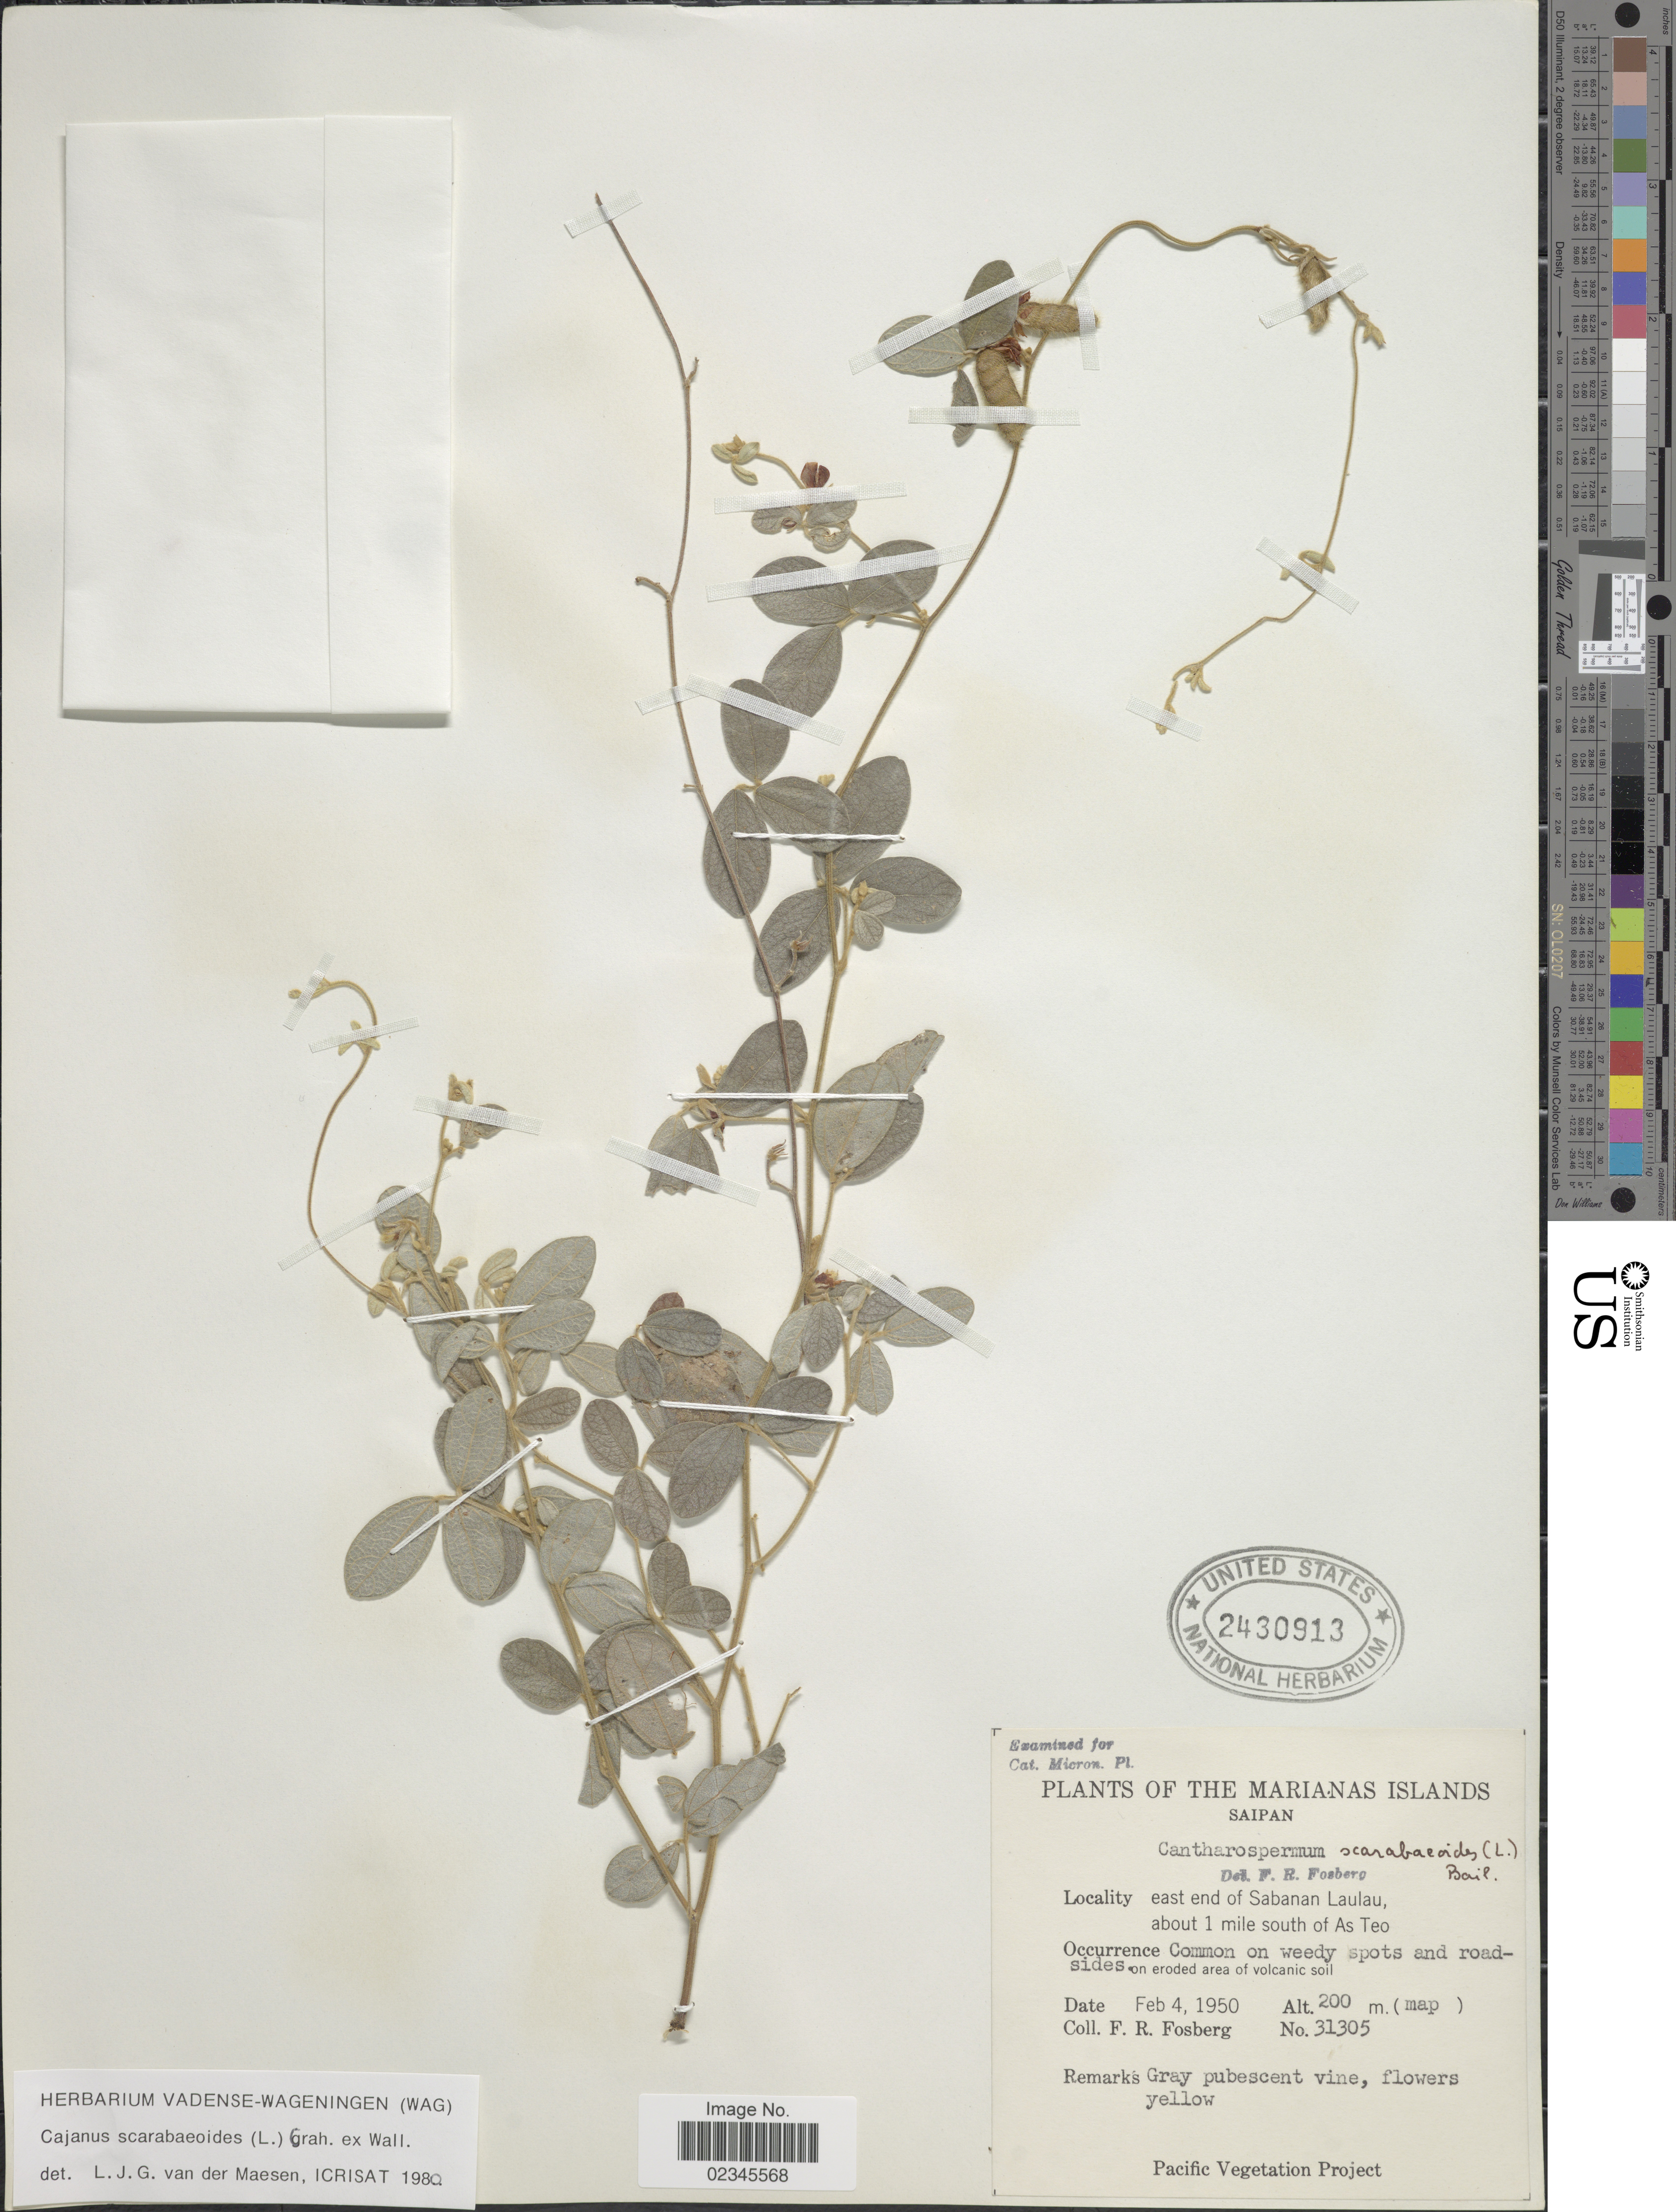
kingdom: Plantae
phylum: Tracheophyta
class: Magnoliopsida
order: Fabales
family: Fabaceae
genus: Cajanus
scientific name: Cajanus scarabaeoides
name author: (L.) Thou. ex Graham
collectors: F. R. Fosberg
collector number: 31305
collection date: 1950-02-04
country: Northern Mariana Islands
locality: Marianas Islands. Saipan. east end of Sabanan Laulau, about 1 mile south of As Teo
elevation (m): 200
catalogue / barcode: US 2430913